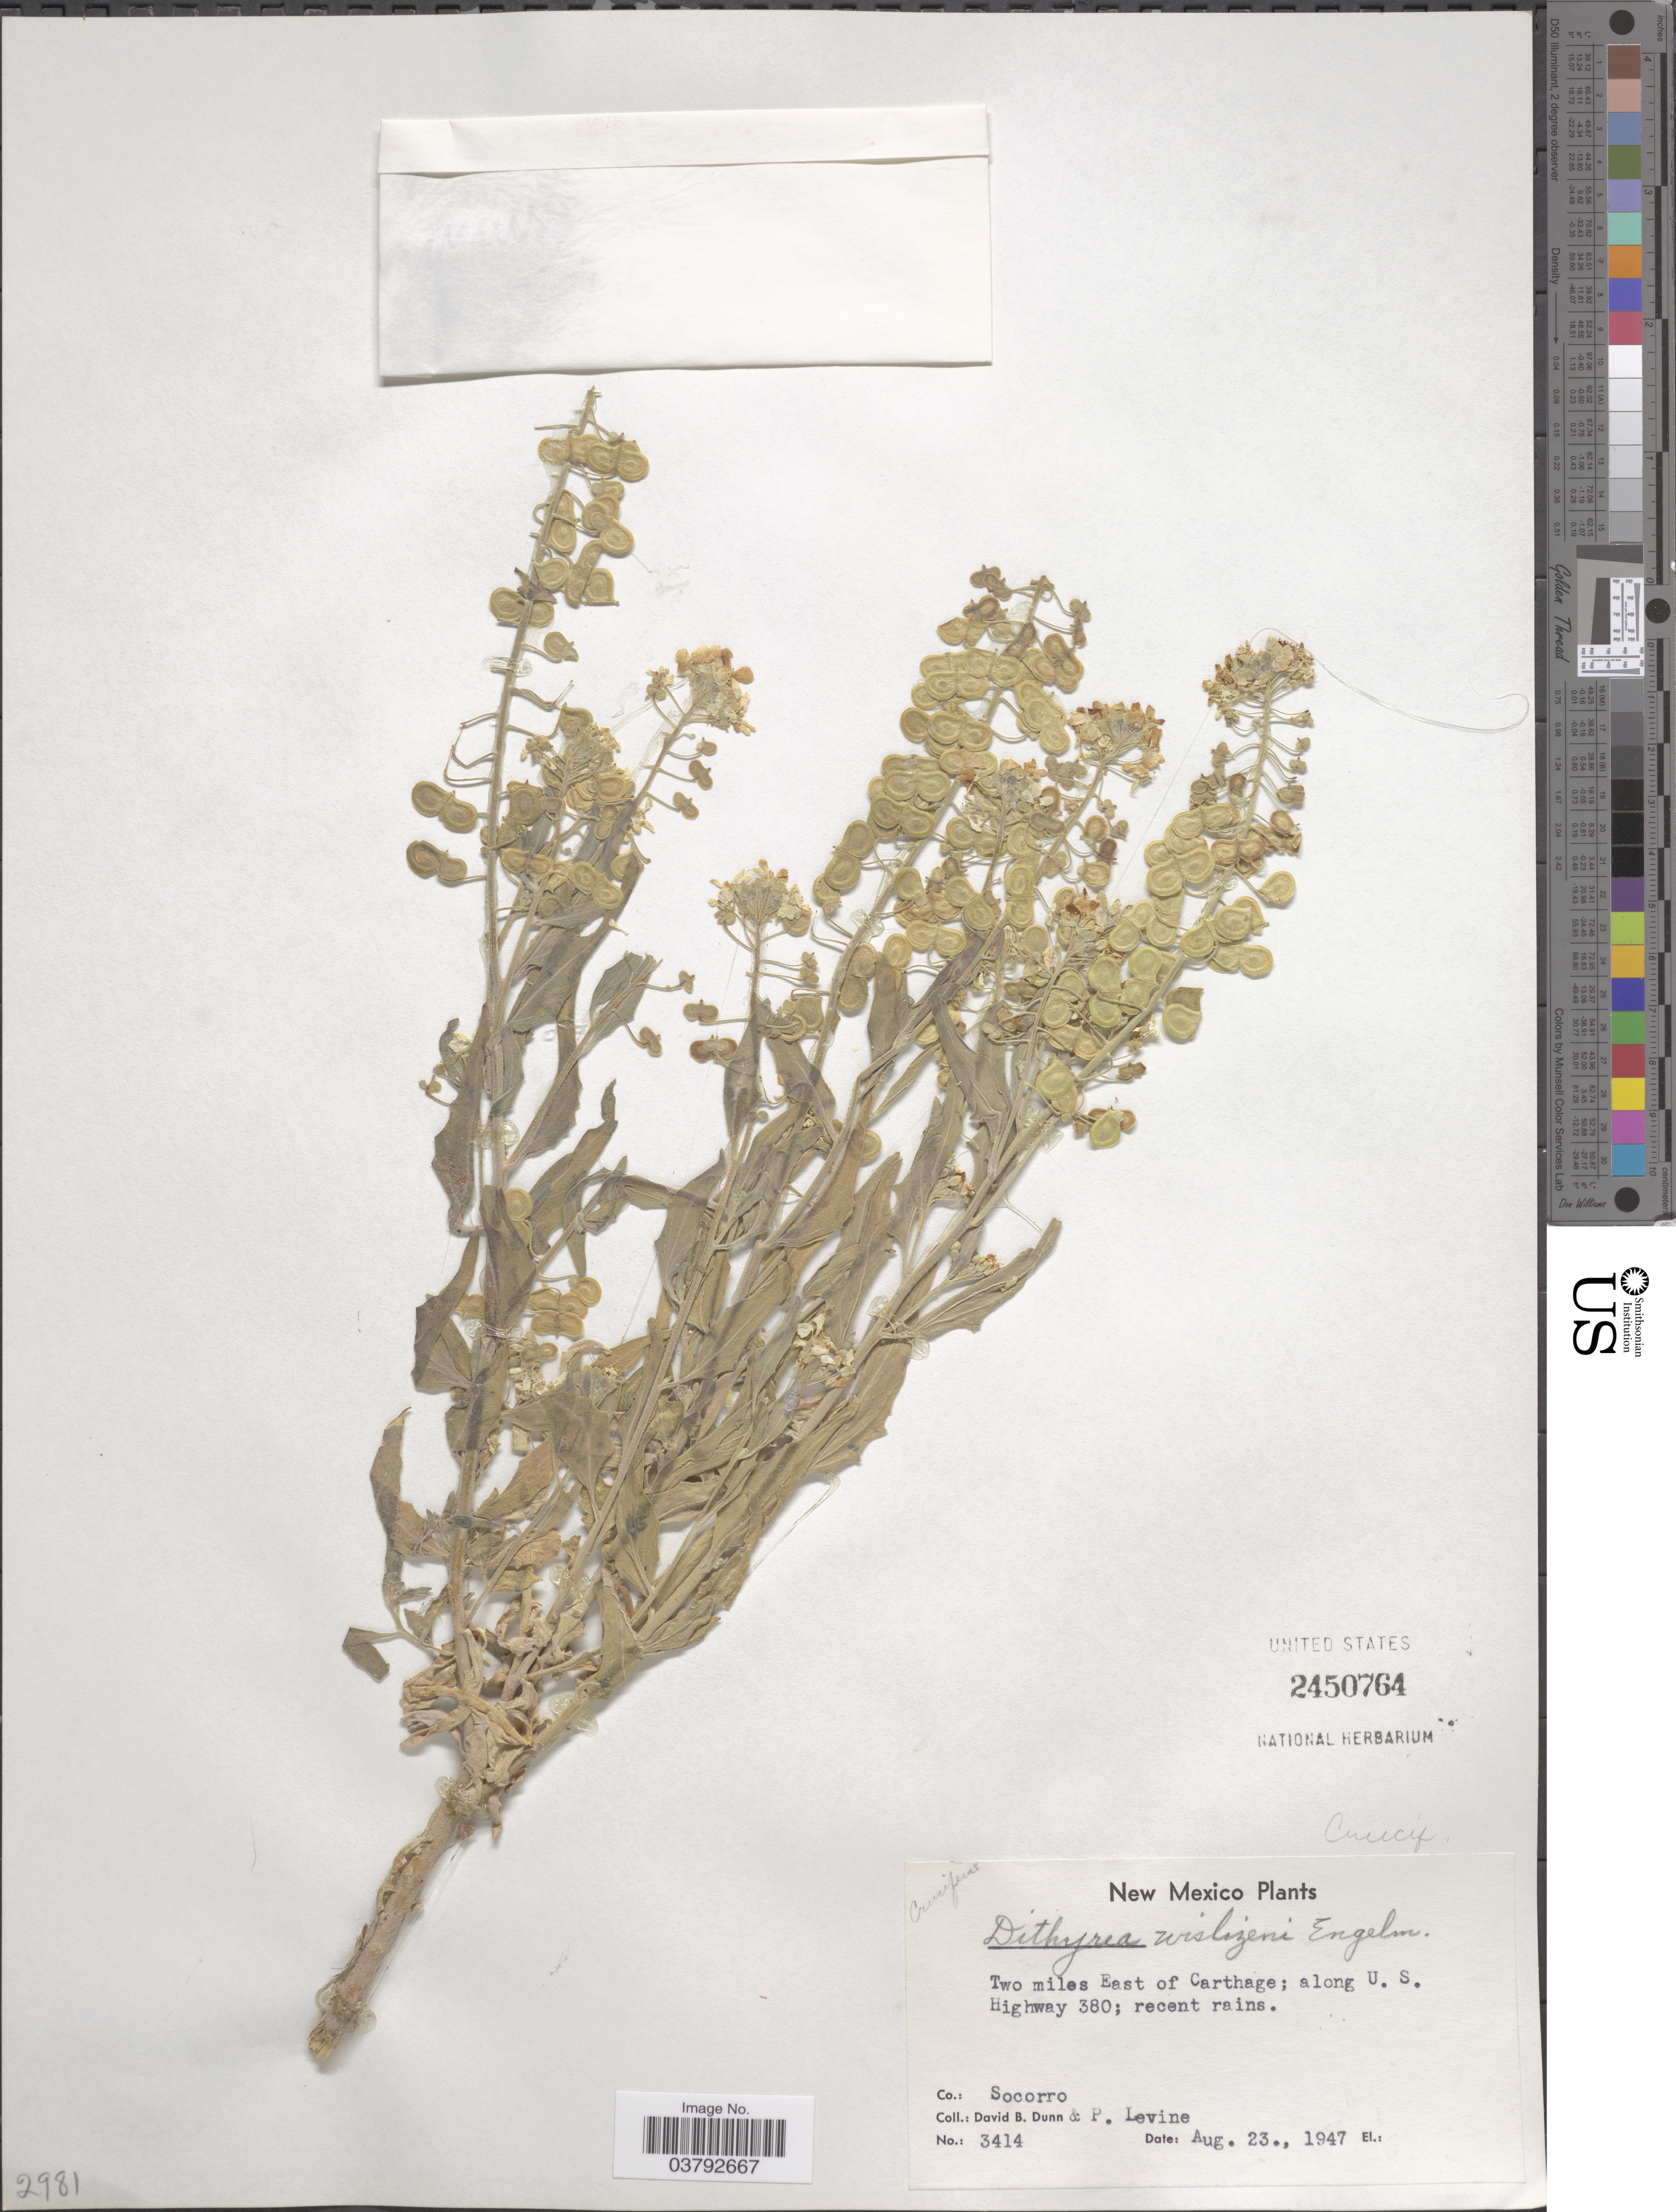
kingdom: Plantae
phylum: Tracheophyta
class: Magnoliopsida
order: Brassicales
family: Brassicaceae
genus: Dithyrea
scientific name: Dithyrea wislizeni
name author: Engelm.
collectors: D. B. Dunn & P. Levine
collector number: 3414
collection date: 1947-08-23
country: United States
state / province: New Mexico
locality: Two miles East of Carthage; along U. S. Highway 380. Co.: Socorro.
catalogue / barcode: US 2450764